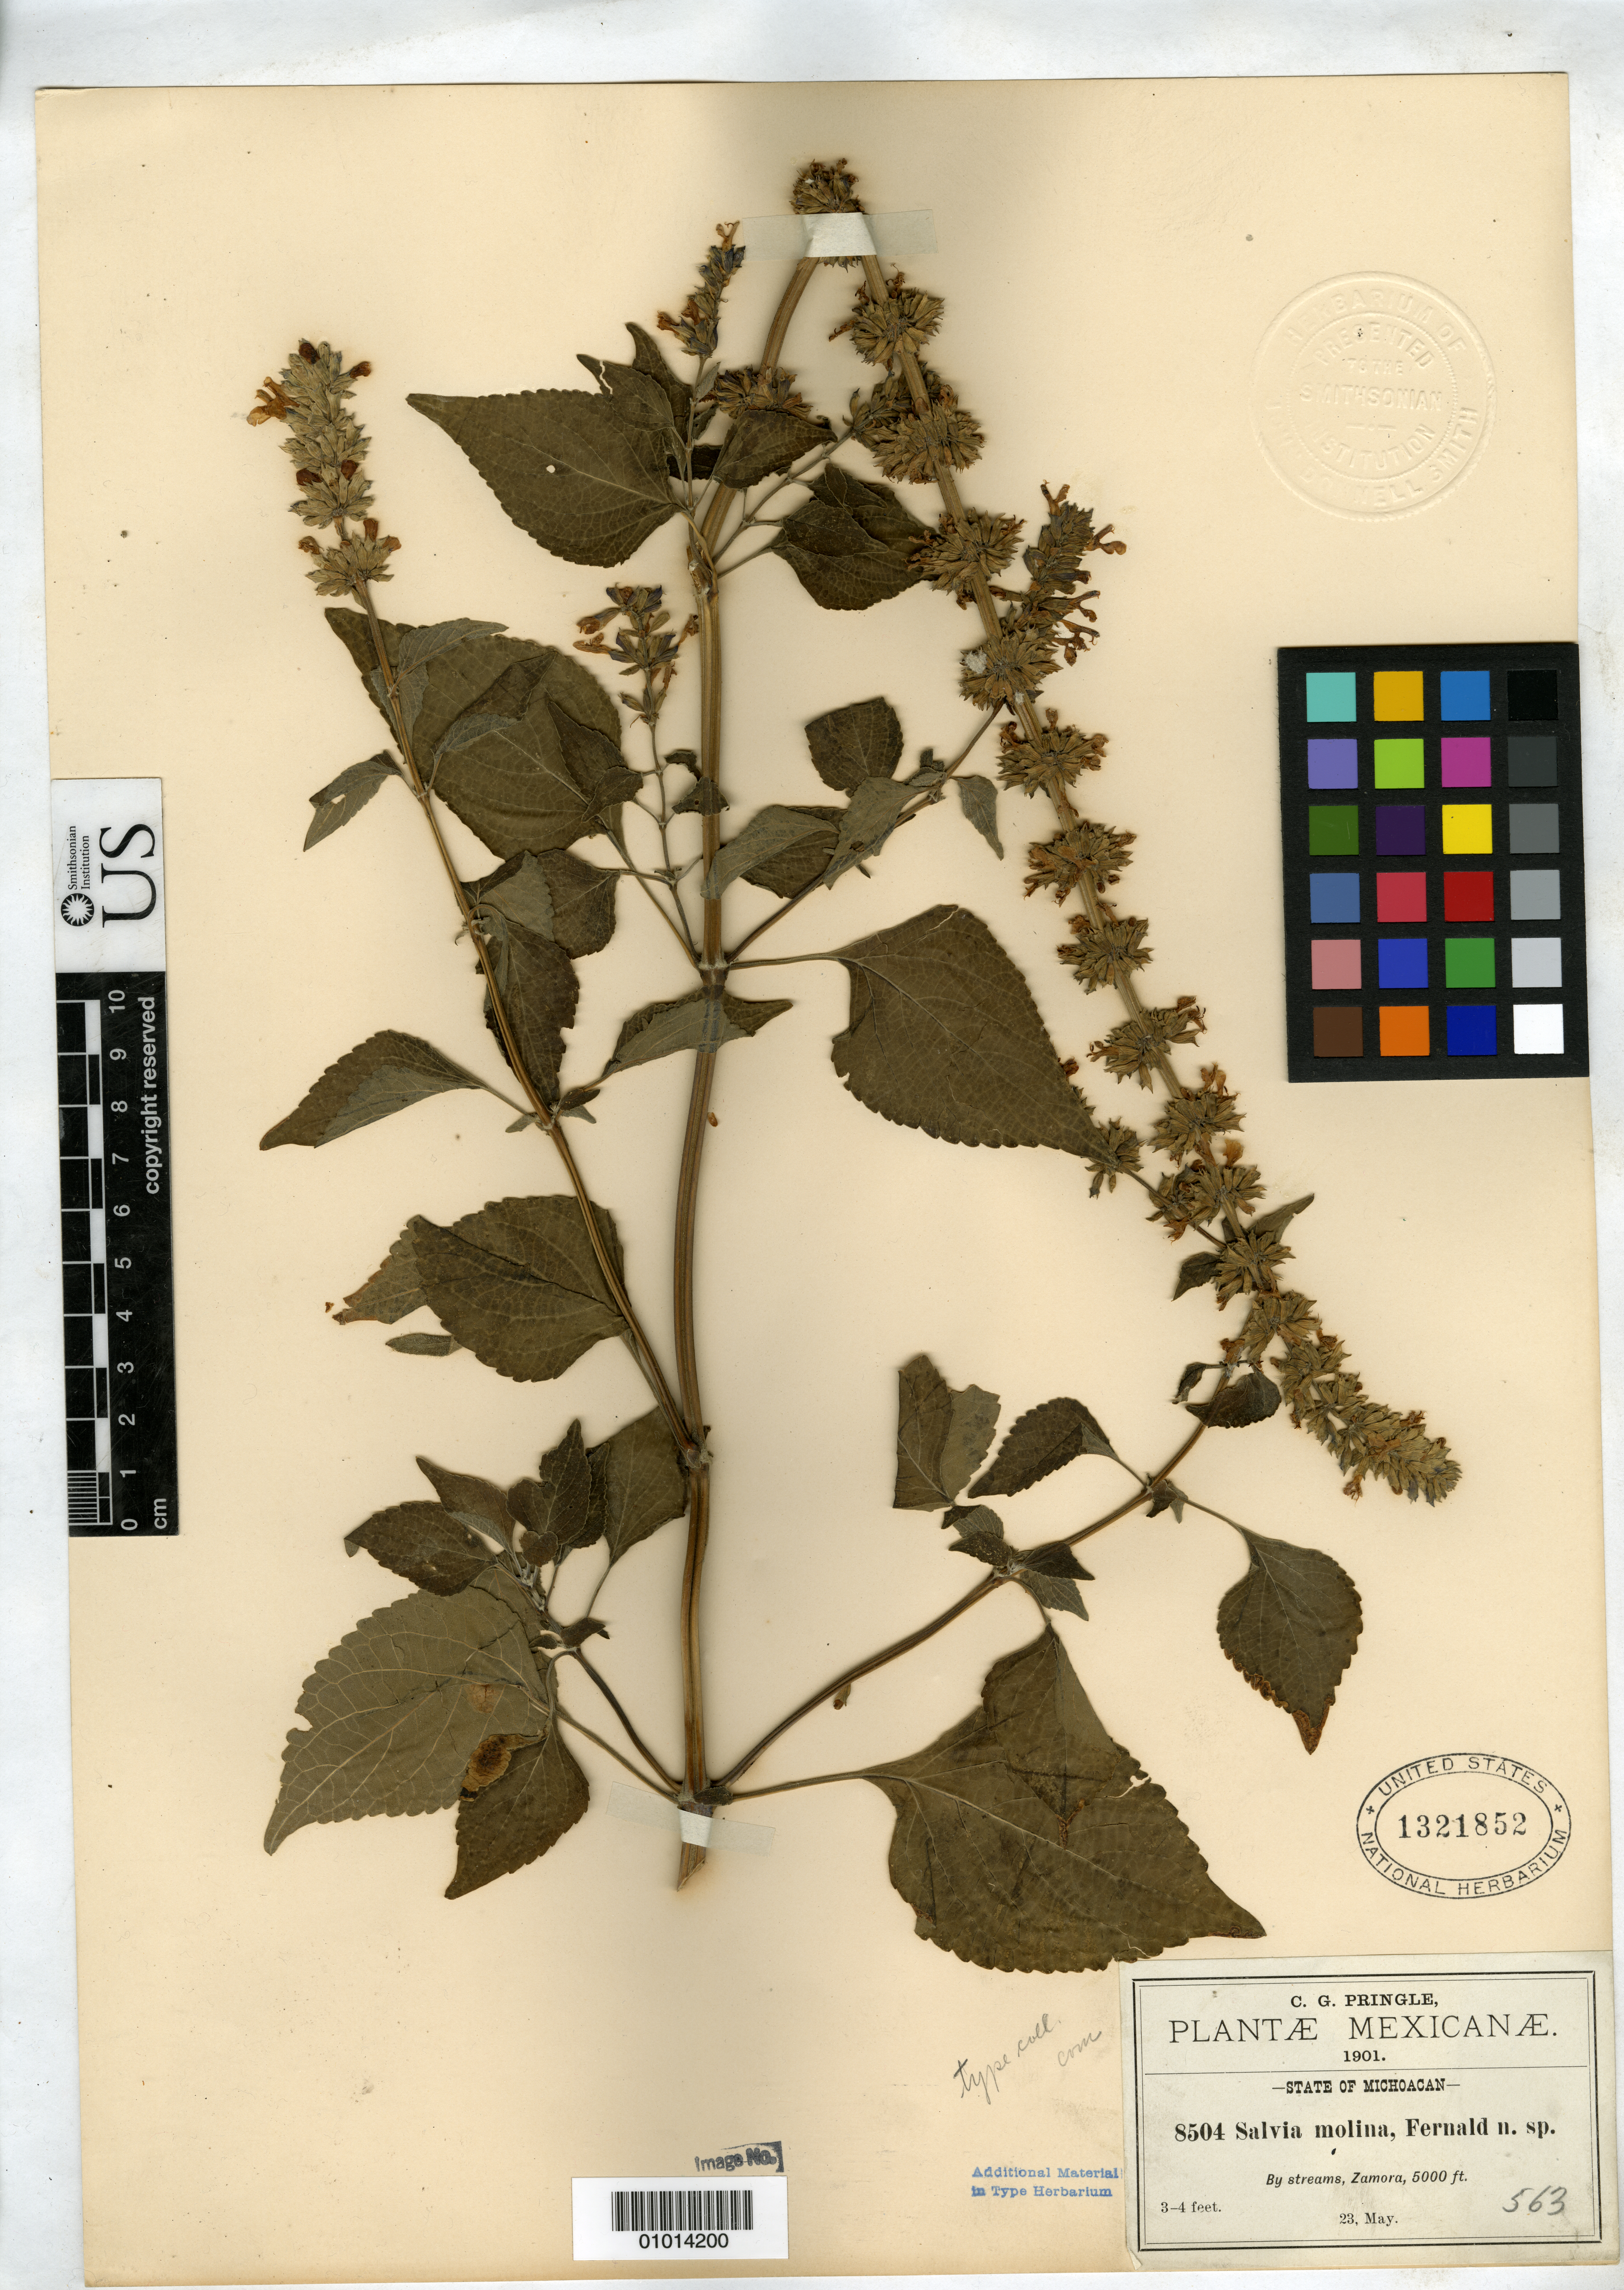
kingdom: Plantae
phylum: Tracheophyta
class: Magnoliopsida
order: Lamiales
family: Lamiaceae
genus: Salvia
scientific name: Salvia molina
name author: Fernald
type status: Isolectotype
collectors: C. G. Pringle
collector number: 8504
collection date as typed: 23 May 1901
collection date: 1901-05-23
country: Mexico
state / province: Michoacán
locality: Zamora.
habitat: By streams.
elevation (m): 1524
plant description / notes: Specimen ex John Donnell Smith herbarium.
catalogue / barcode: US 1321852